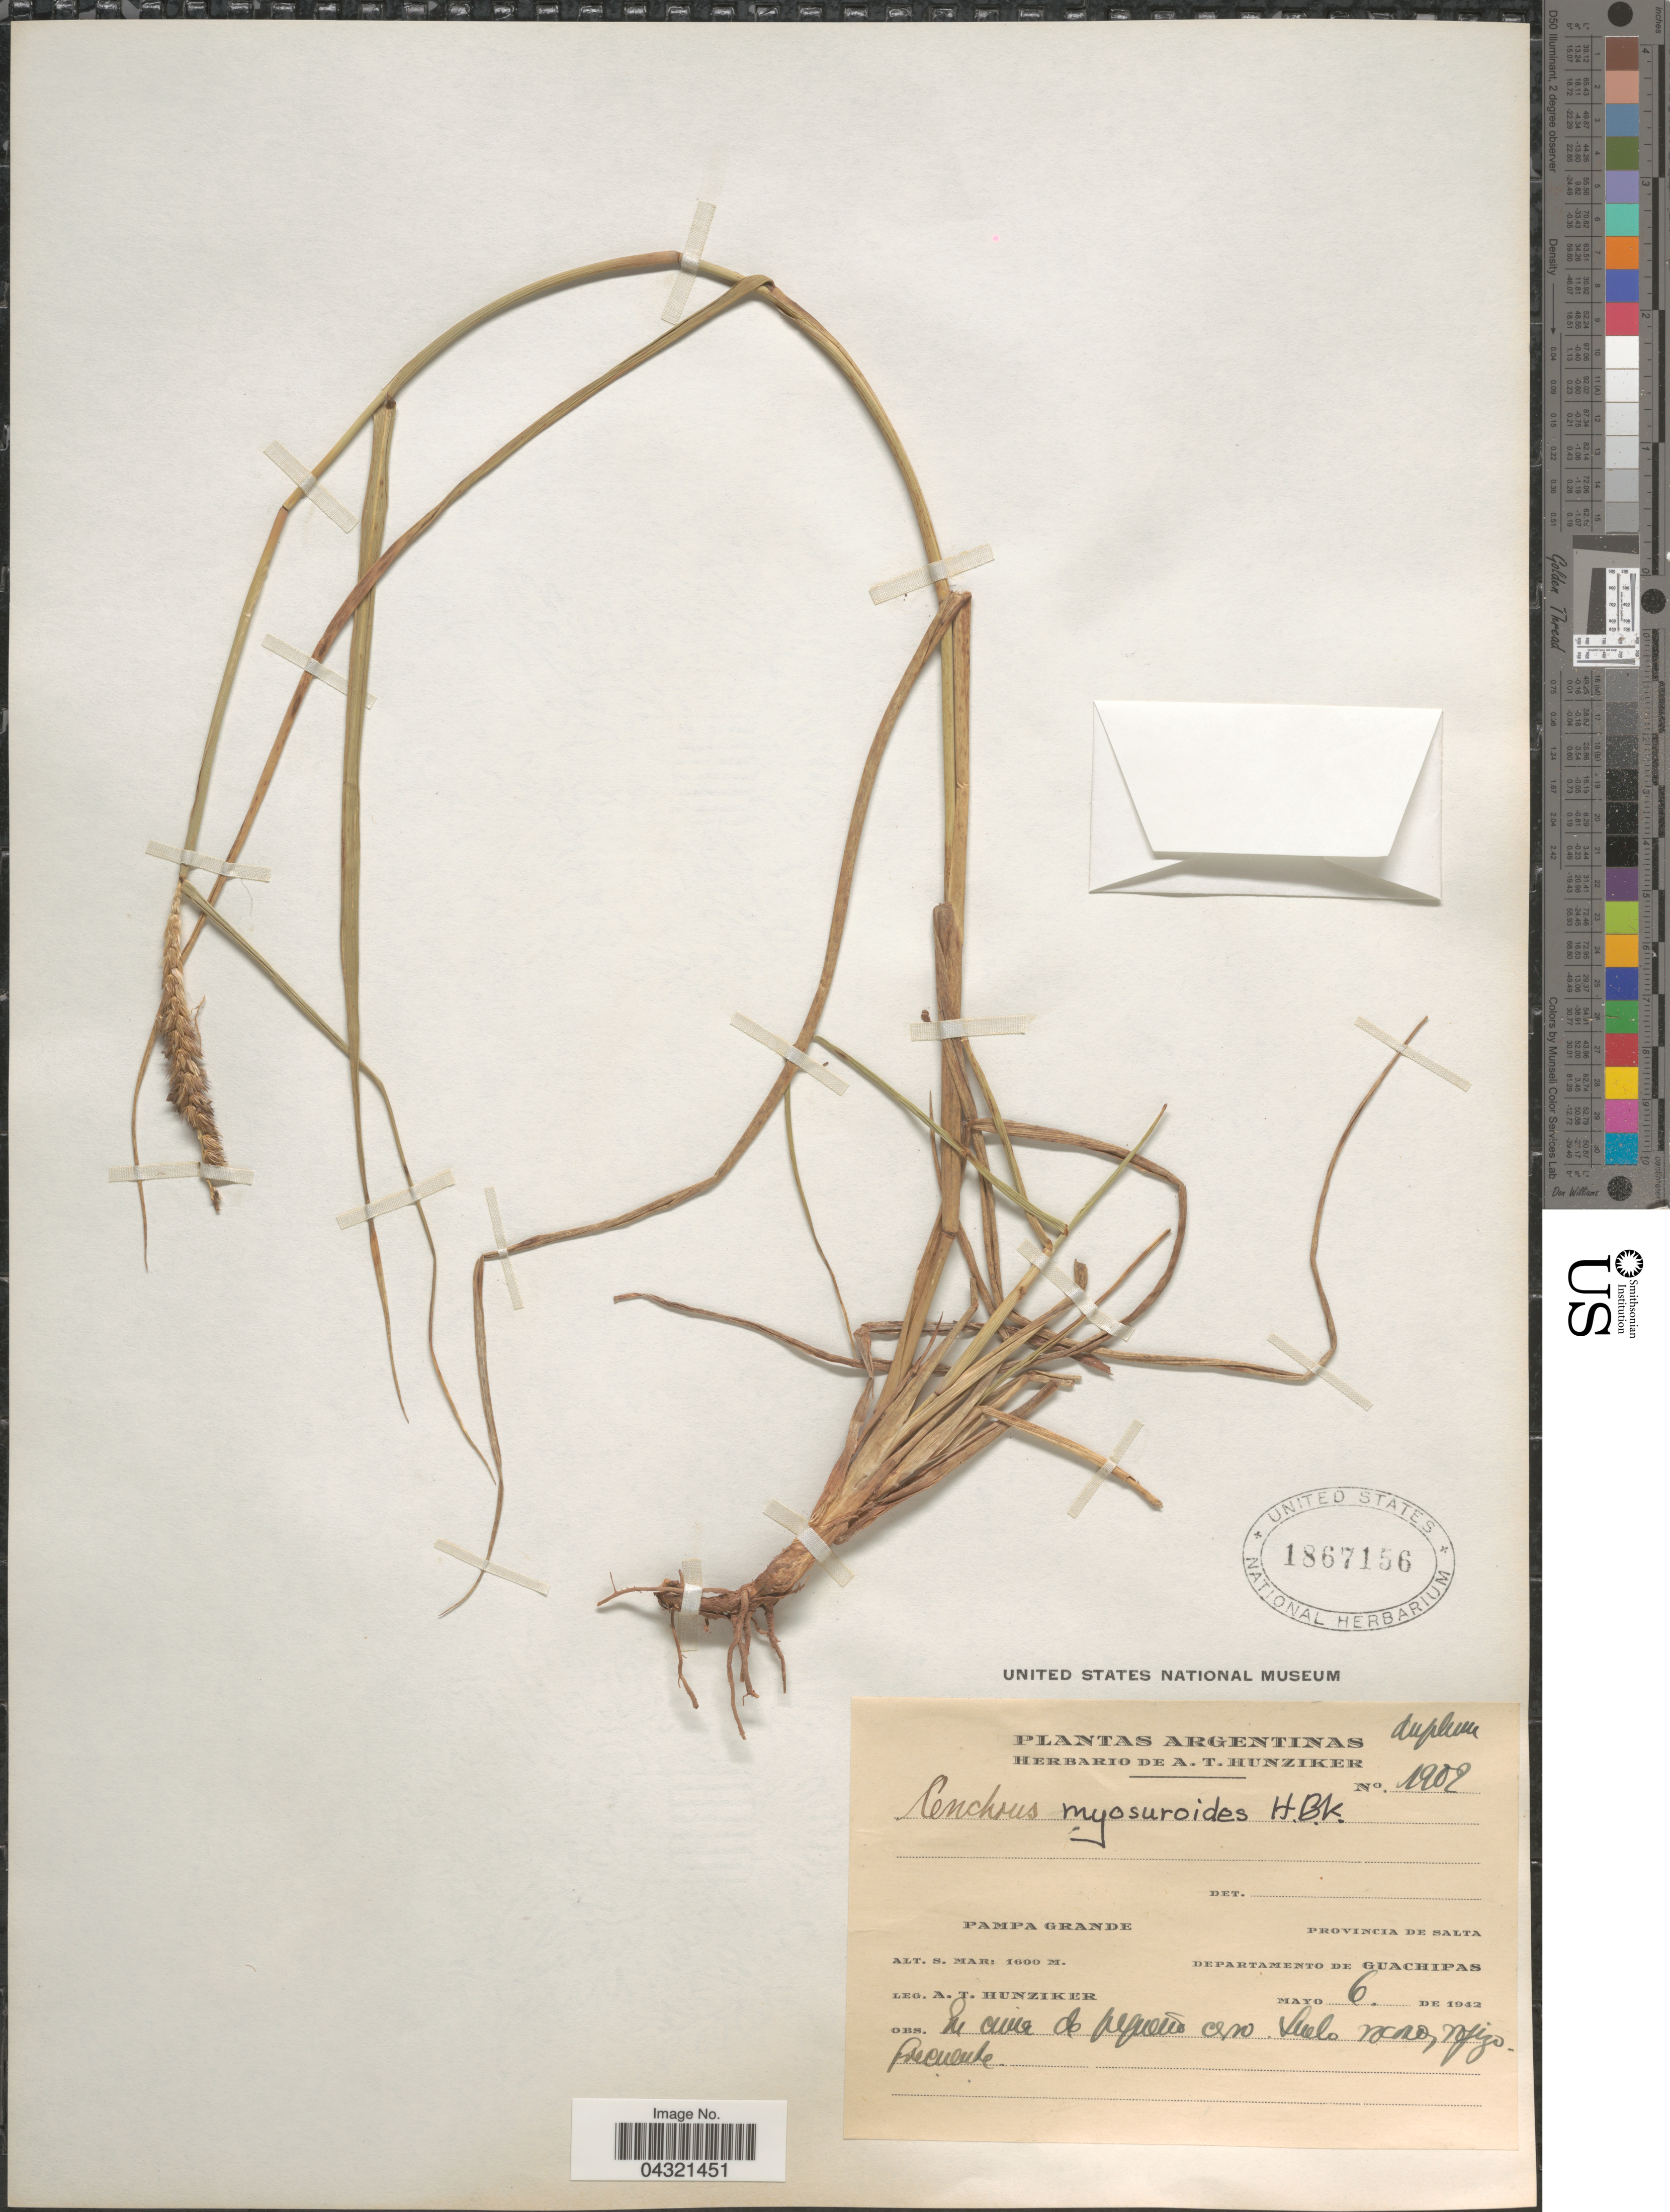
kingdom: Plantae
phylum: Tracheophyta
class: Liliopsida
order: Poales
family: Poaceae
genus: Cenchrus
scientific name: Cenchrus myosuroides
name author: Kunth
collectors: A. T. Hunziker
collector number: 1902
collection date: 1942-05-06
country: Argentina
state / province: Salta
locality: Pampa Grande. Departamento de Guachipas.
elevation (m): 1600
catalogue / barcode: US 1867156